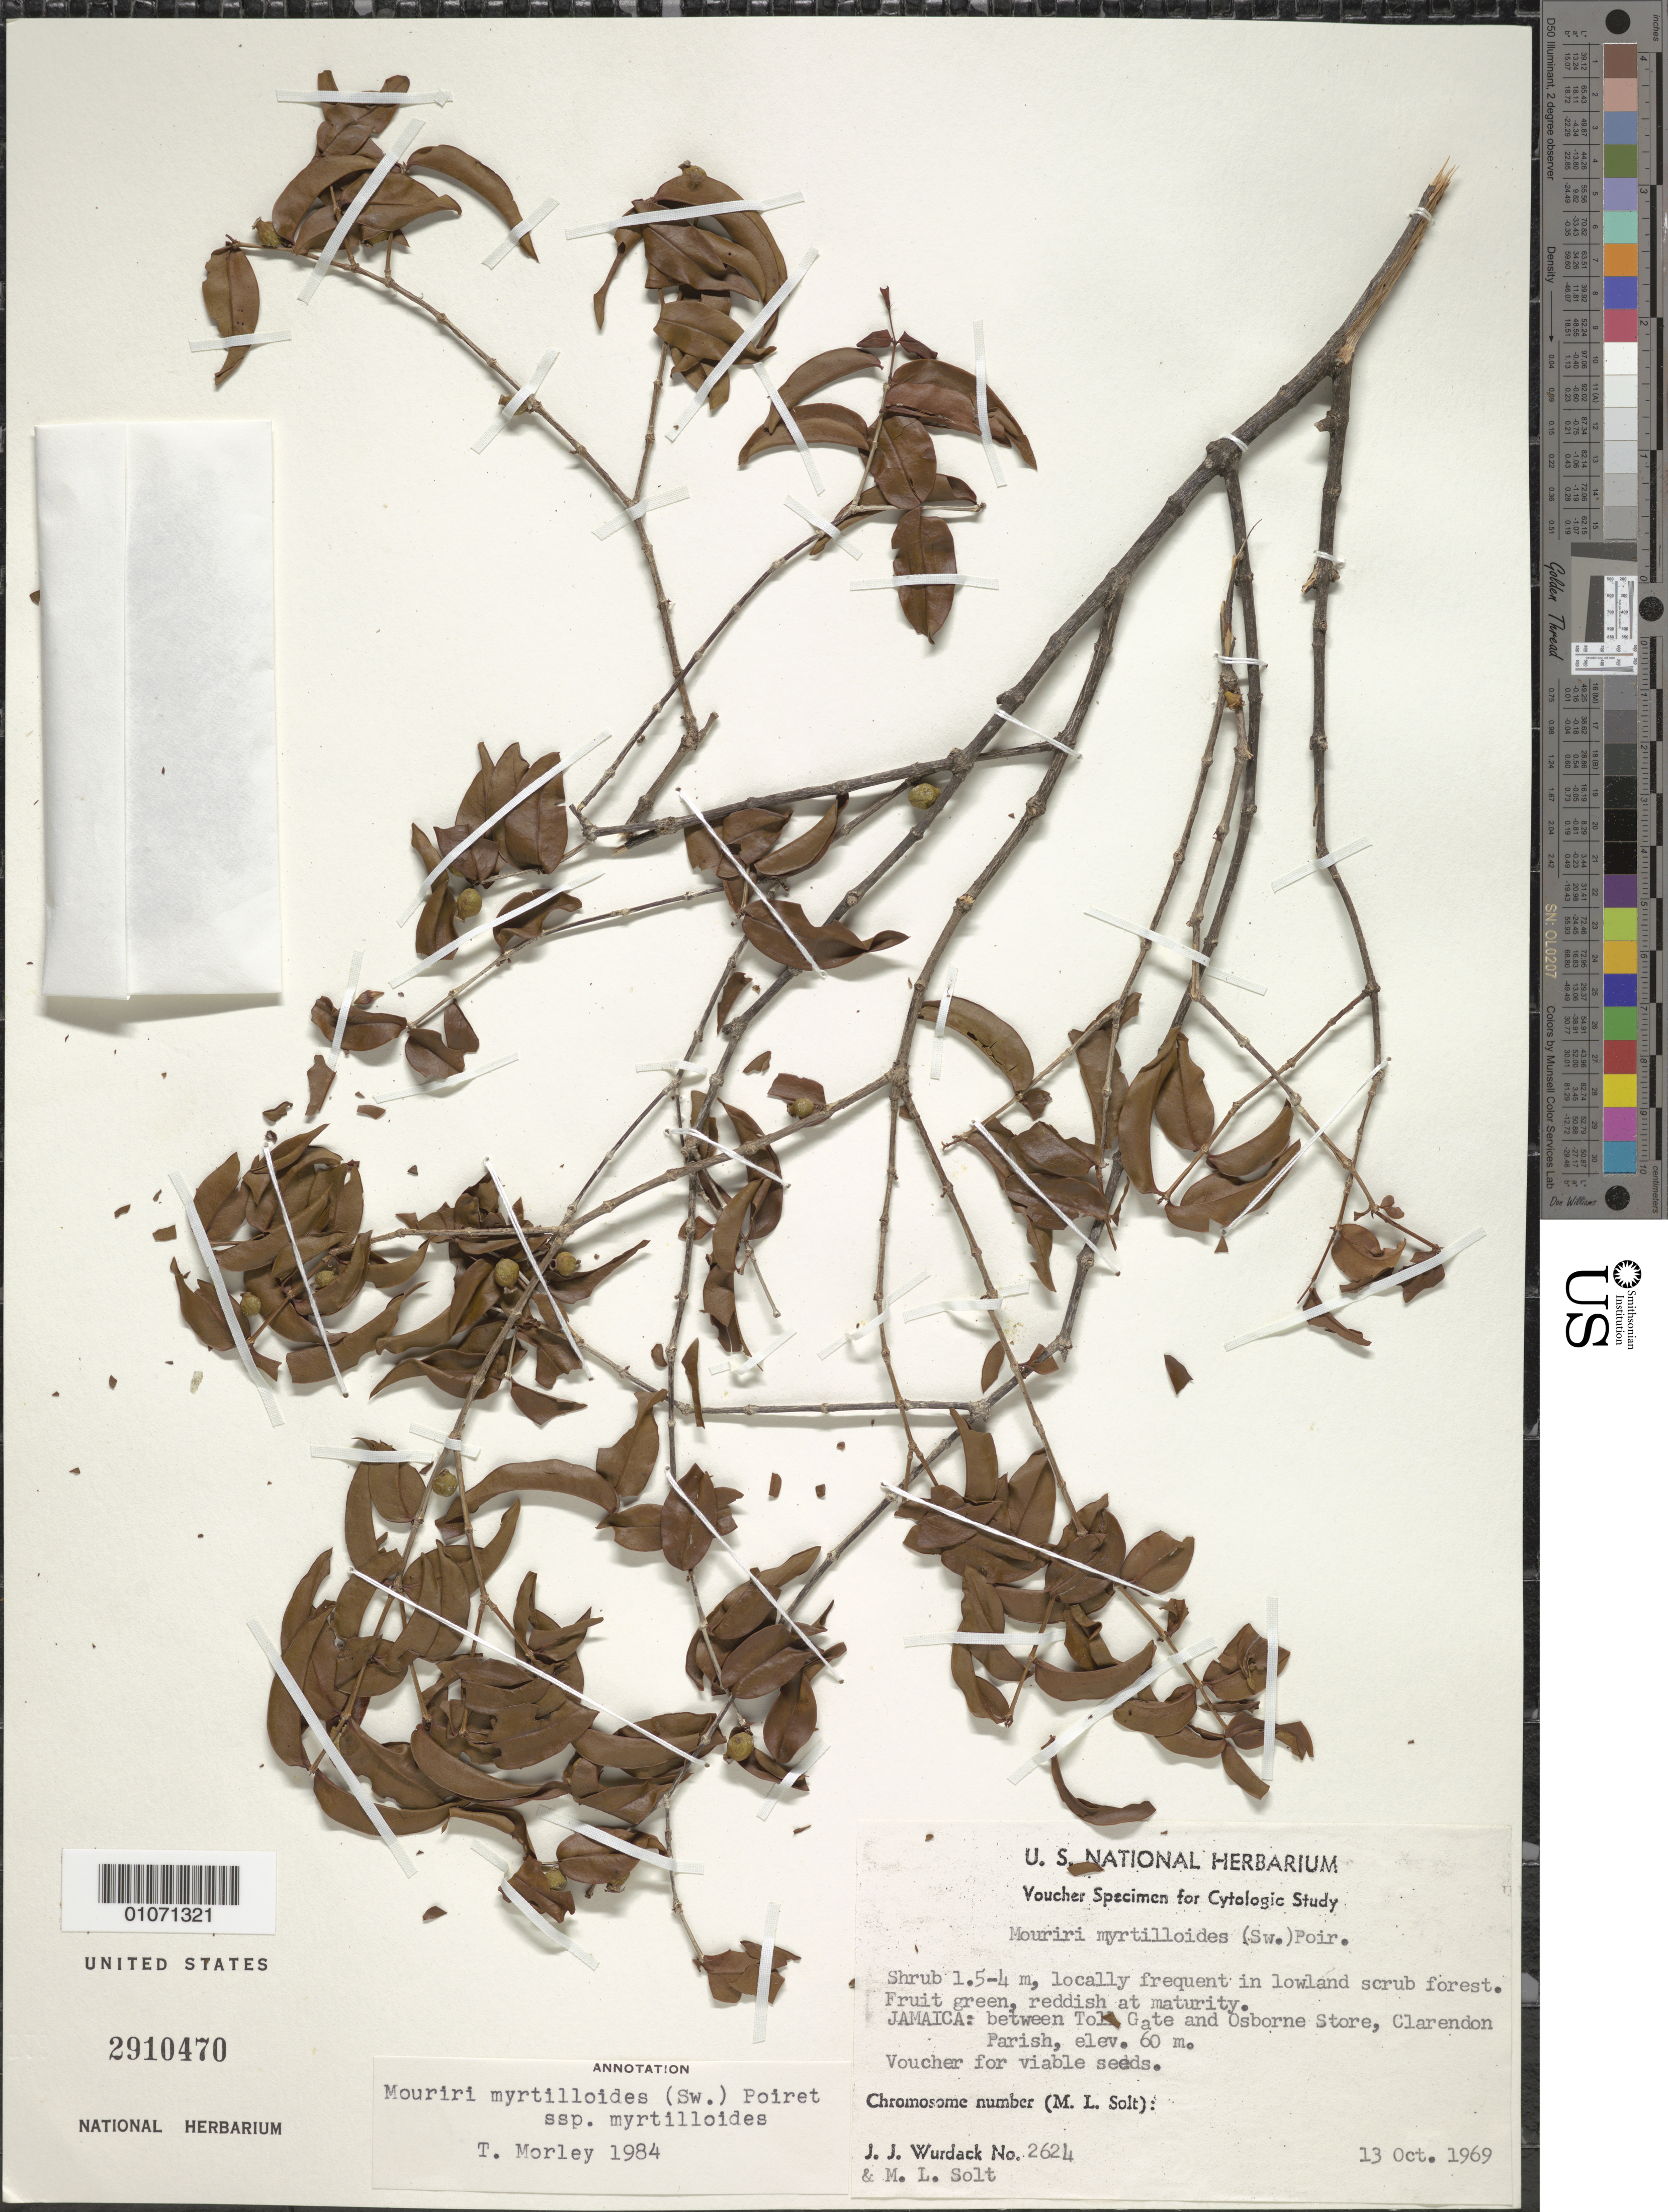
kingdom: Plantae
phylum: Tracheophyta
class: Magnoliopsida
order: Myrtales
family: Melastomataceae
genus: Mouriri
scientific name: Mouriri myrtilloides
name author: (Sw.) Poir.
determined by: Morley, T.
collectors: J. J. Wurdack & M. Solt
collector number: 2624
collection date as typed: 13 Oct 1969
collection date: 1969-10-13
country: Jamaica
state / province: Clarendon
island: Jamaica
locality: Toll Gate to Osborne Store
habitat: Locally frequent in lowland scrub forest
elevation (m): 60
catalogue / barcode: US 2910470